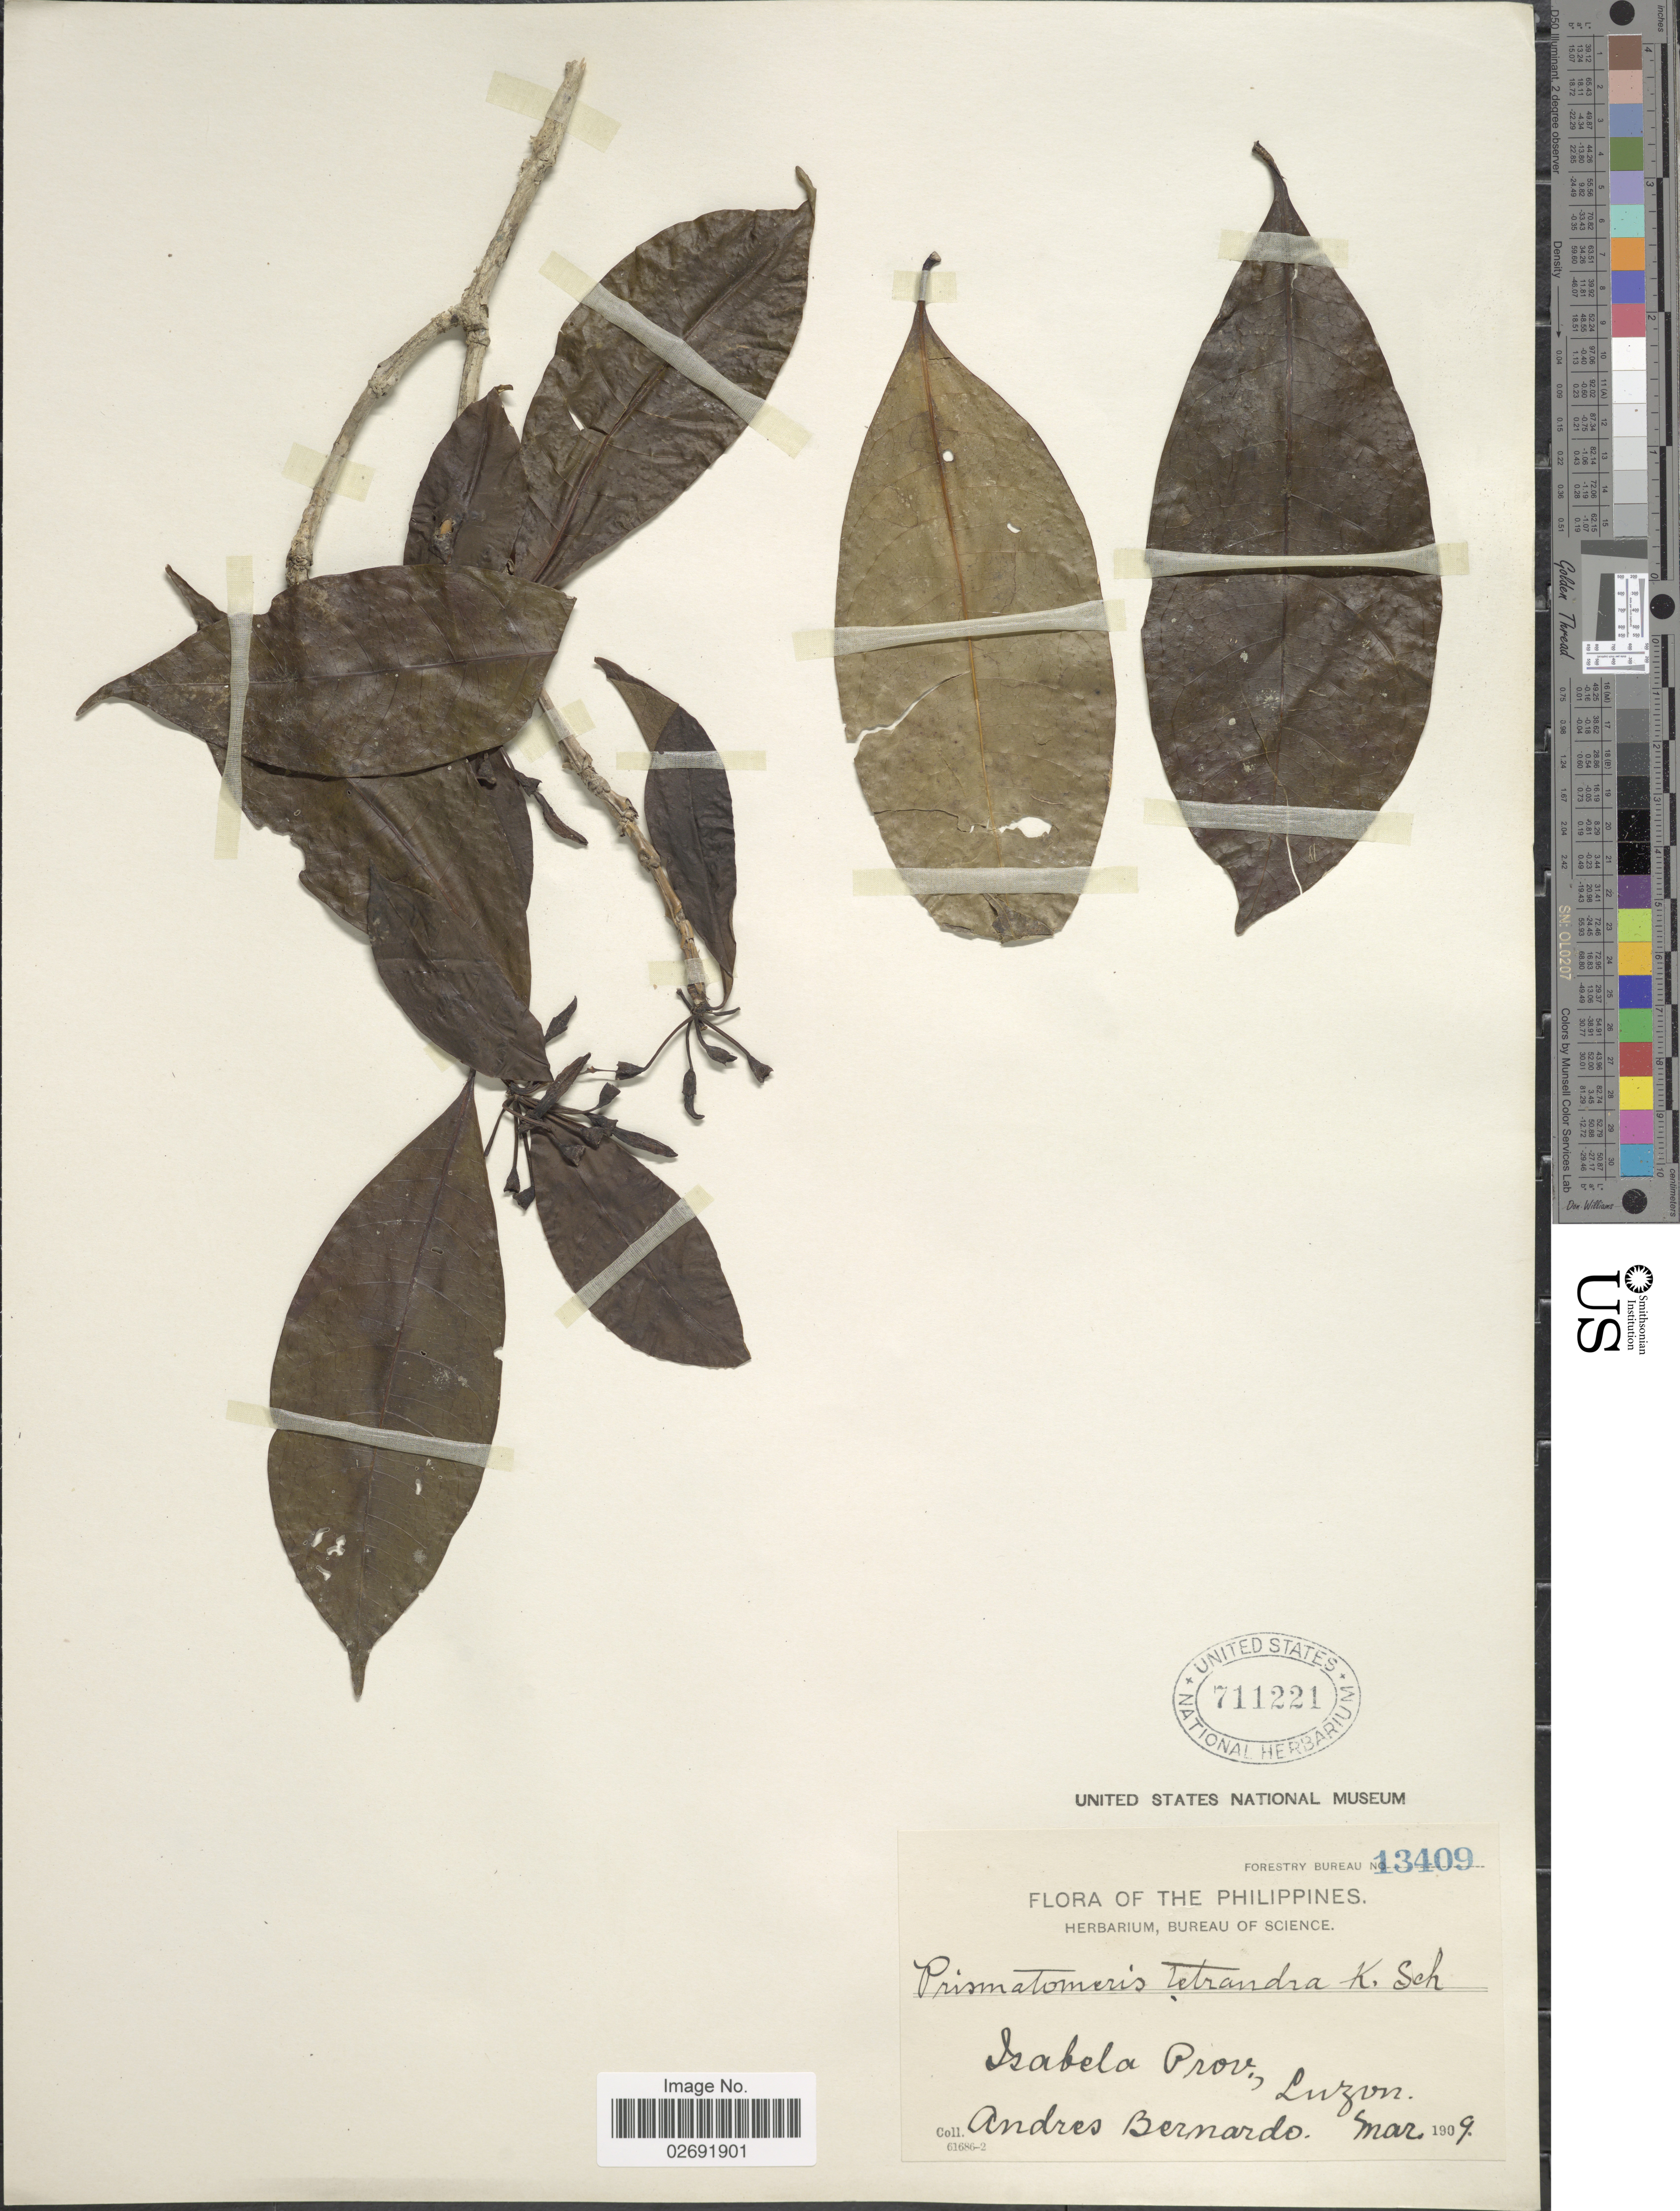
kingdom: Plantae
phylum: Tracheophyta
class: Magnoliopsida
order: Gentianales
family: Rubiaceae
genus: Prismatomeris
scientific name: Prismatomeris sp.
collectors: A. Bernardo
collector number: Forestry Bureau 13409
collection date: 1909-03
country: Philippines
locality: Isabela Prov., Luzon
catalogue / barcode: US 711221